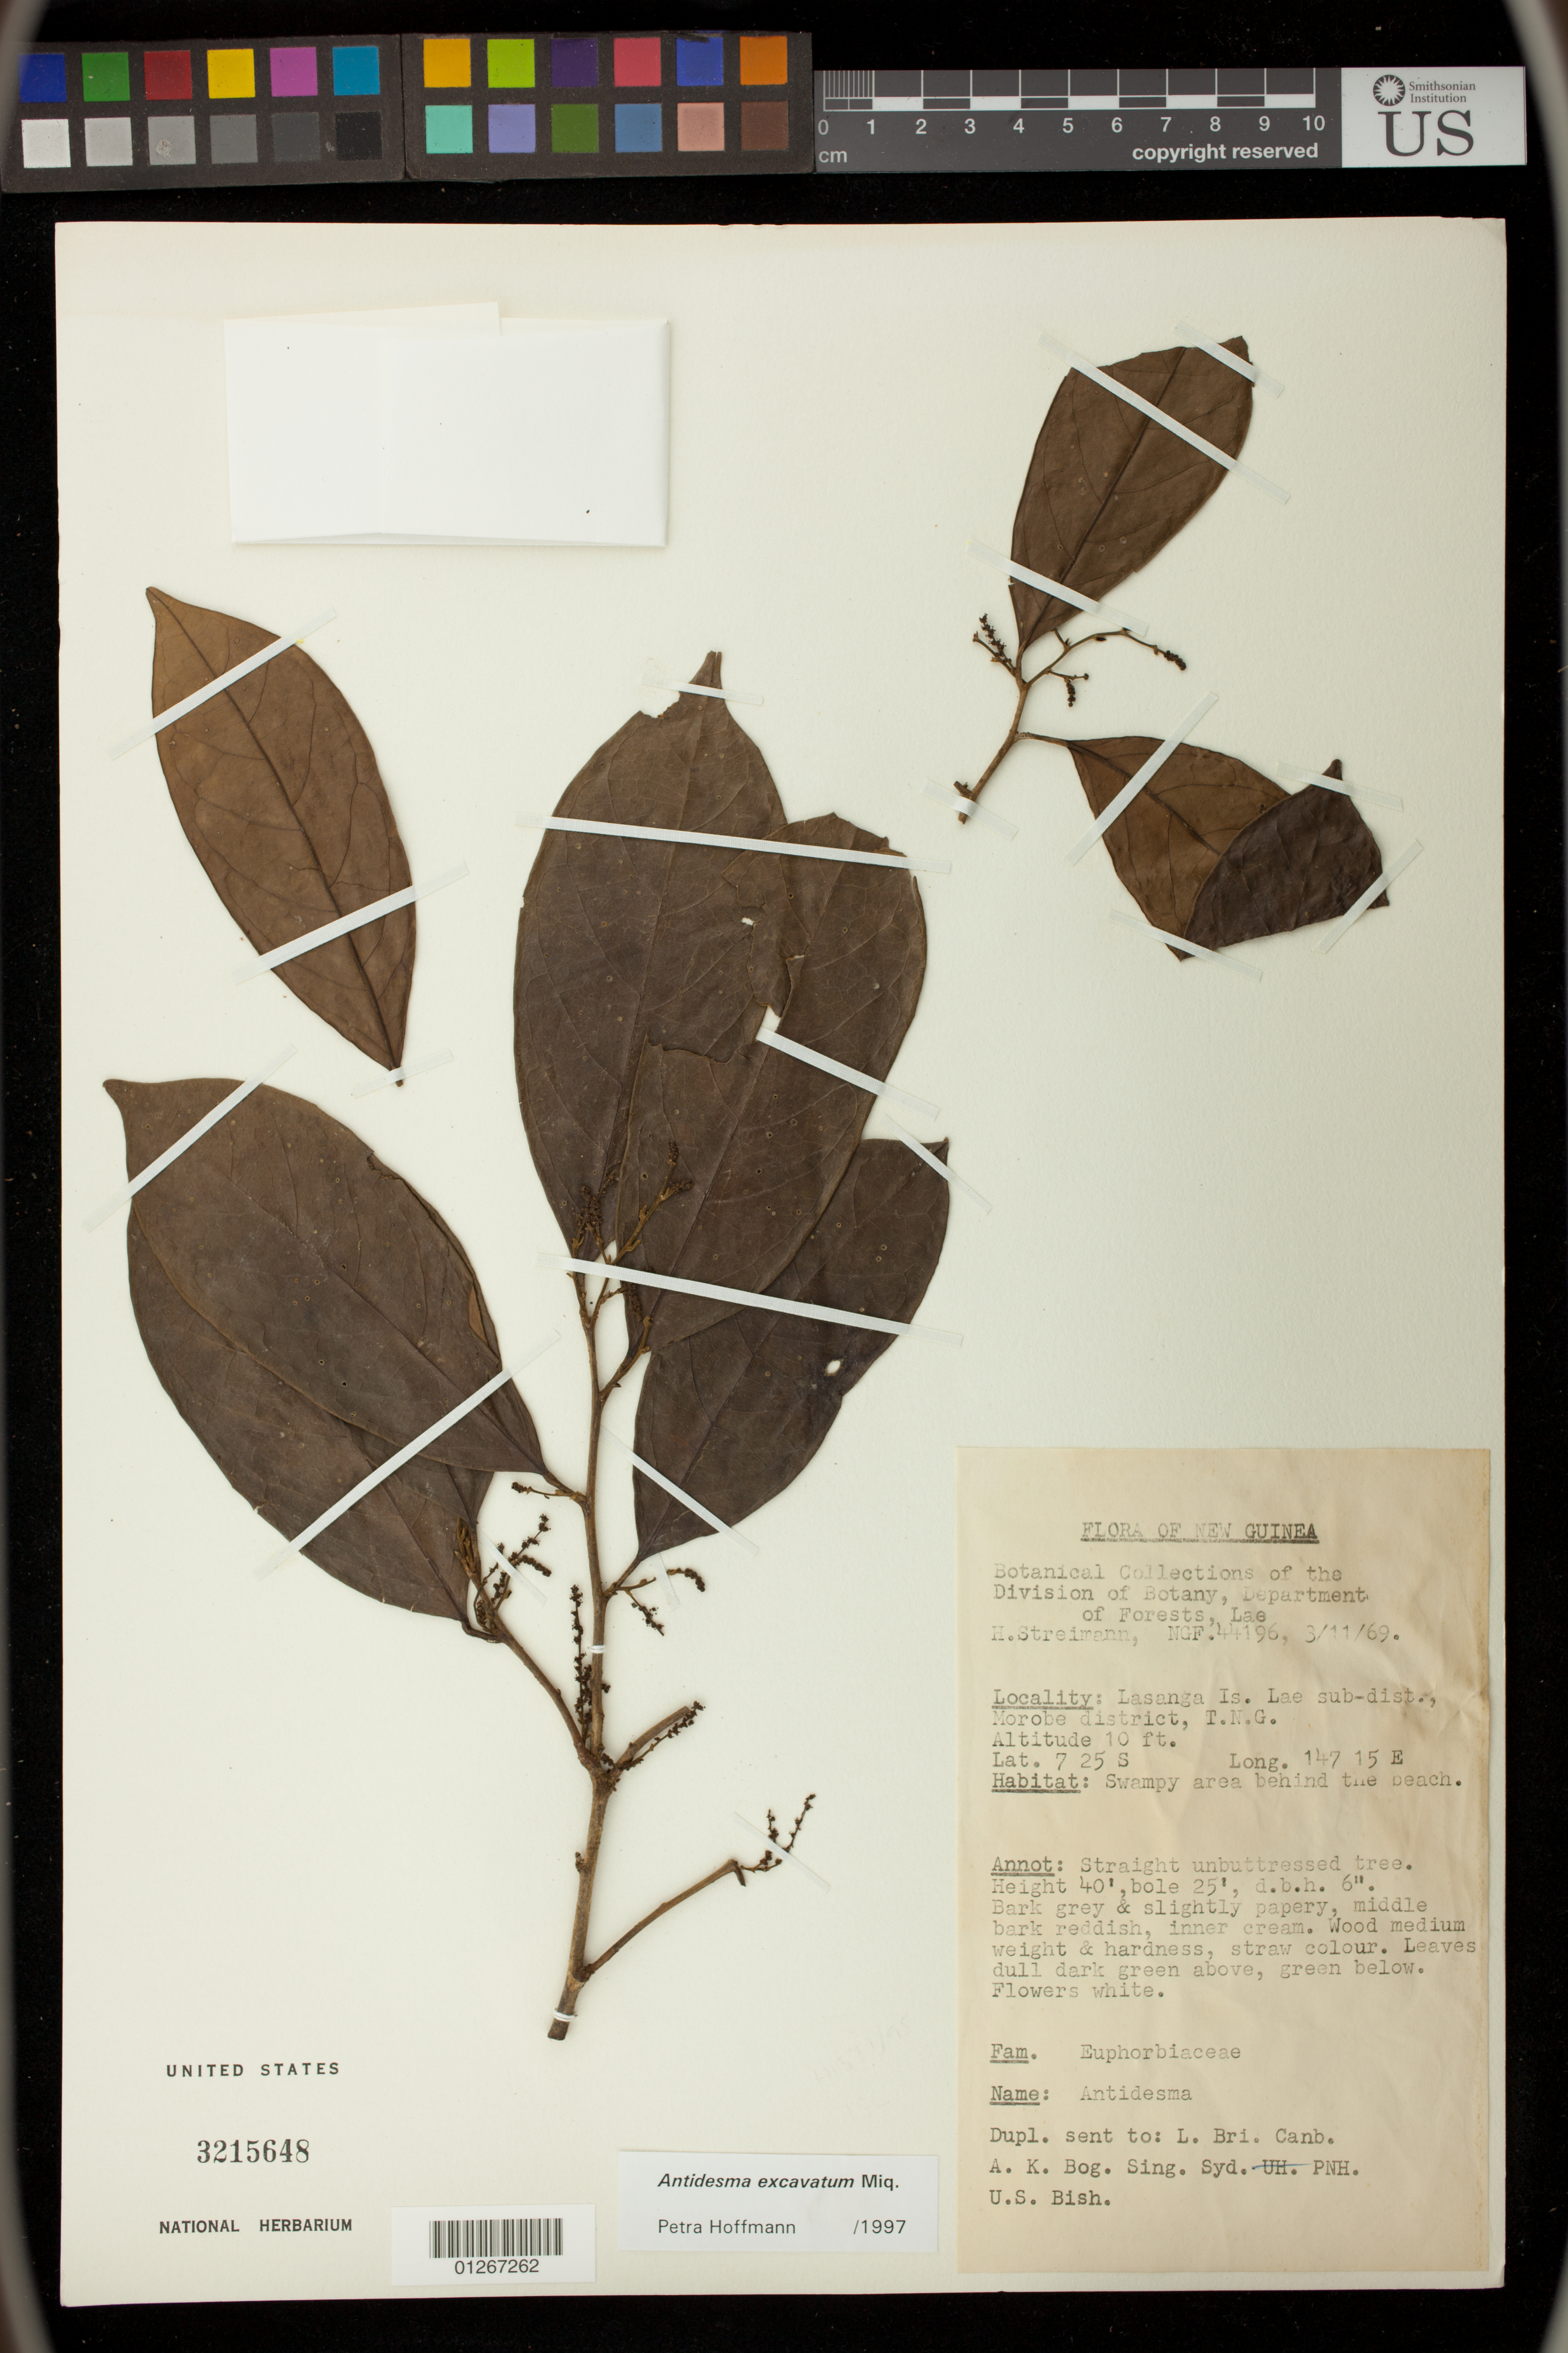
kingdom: Plantae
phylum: Tracheophyta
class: Magnoliopsida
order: Malpighiales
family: Phyllanthaceae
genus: Antidesma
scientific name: Antidesma excavatum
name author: Miq.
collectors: H. Streimann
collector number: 44196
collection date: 1969-11-03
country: Papua New Guinea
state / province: Morobe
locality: Lasanga Is. Lae sub-dist. area behind the beach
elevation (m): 3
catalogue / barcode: US 3215648